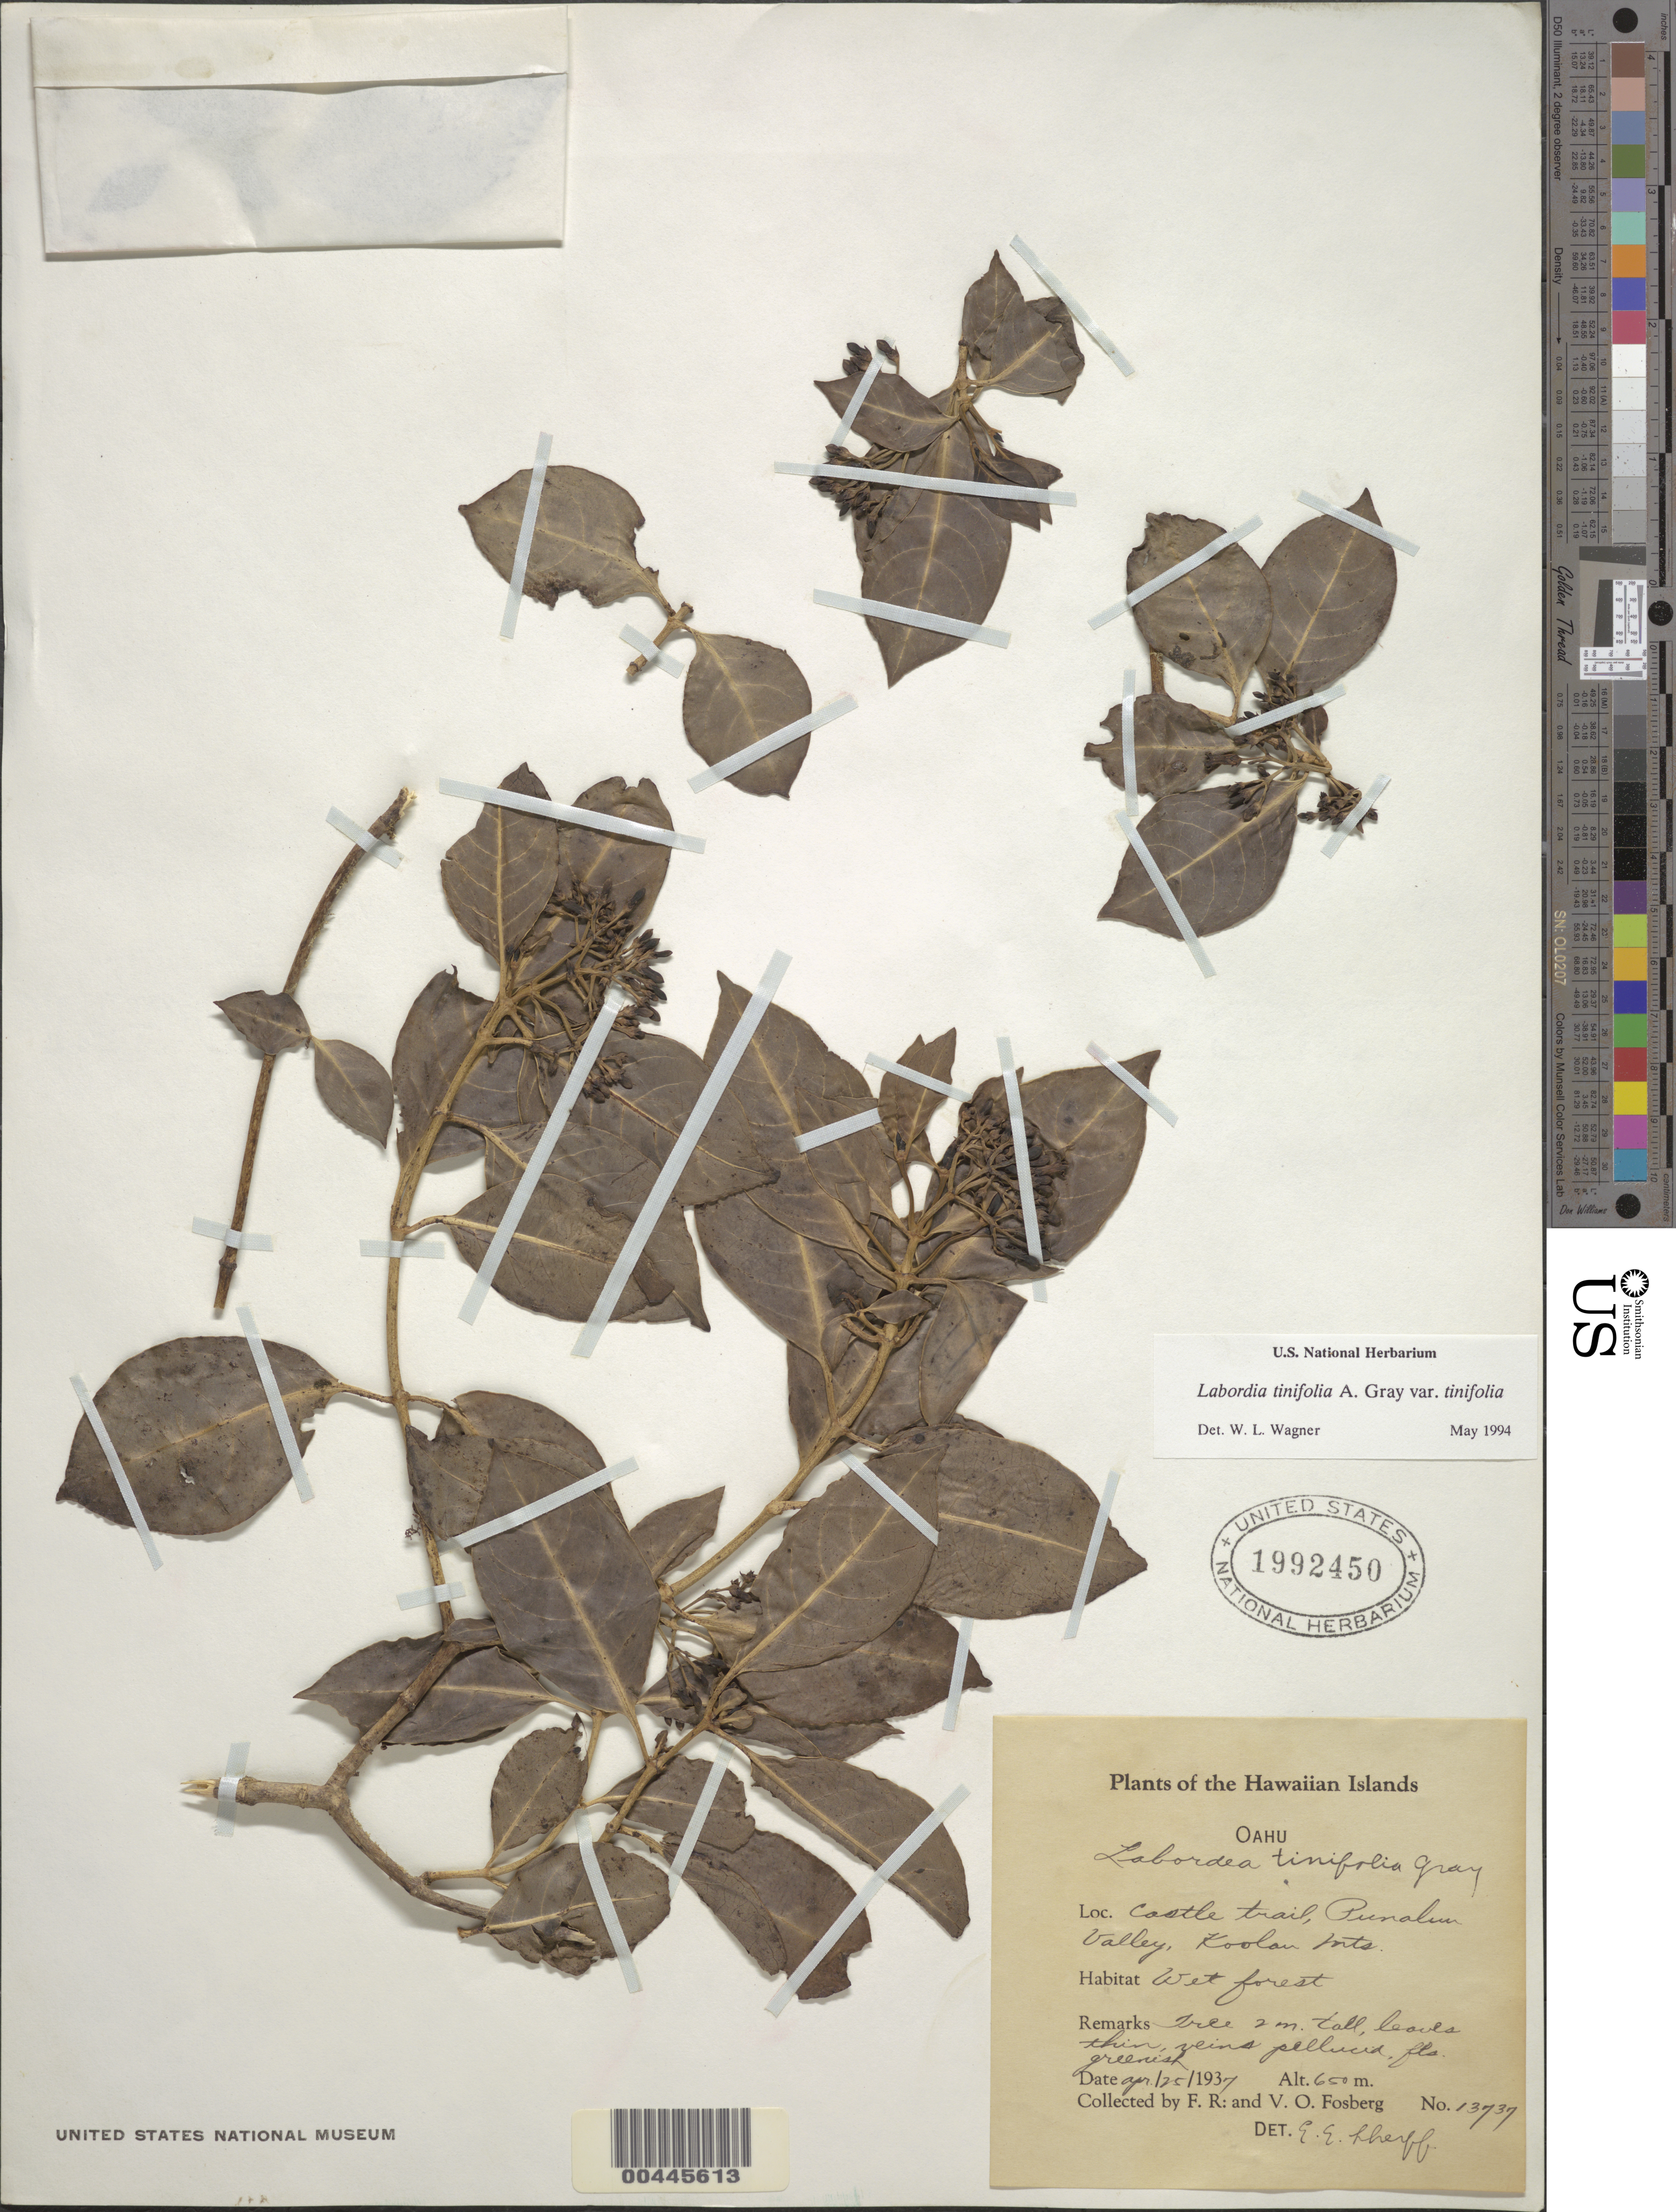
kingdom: Plantae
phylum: Tracheophyta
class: Magnoliopsida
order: Gentianales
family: Loganiaceae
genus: Geniostoma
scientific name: Geniostoma tinifolium var. tinifolium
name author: A. Gray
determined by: Wagner, W. L., (BOT), Smithsonian Institution - National Museum of Natural History (UNITED STATES)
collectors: F. R. Fosberg & V. O. Fosberg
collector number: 13737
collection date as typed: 25 Apr 1937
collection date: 1937-04-25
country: United States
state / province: Hawaii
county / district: Honolulu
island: Oahu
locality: Castle Trail, Punaluu Valley, Koolau Mts.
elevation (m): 650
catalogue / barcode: US 1992450